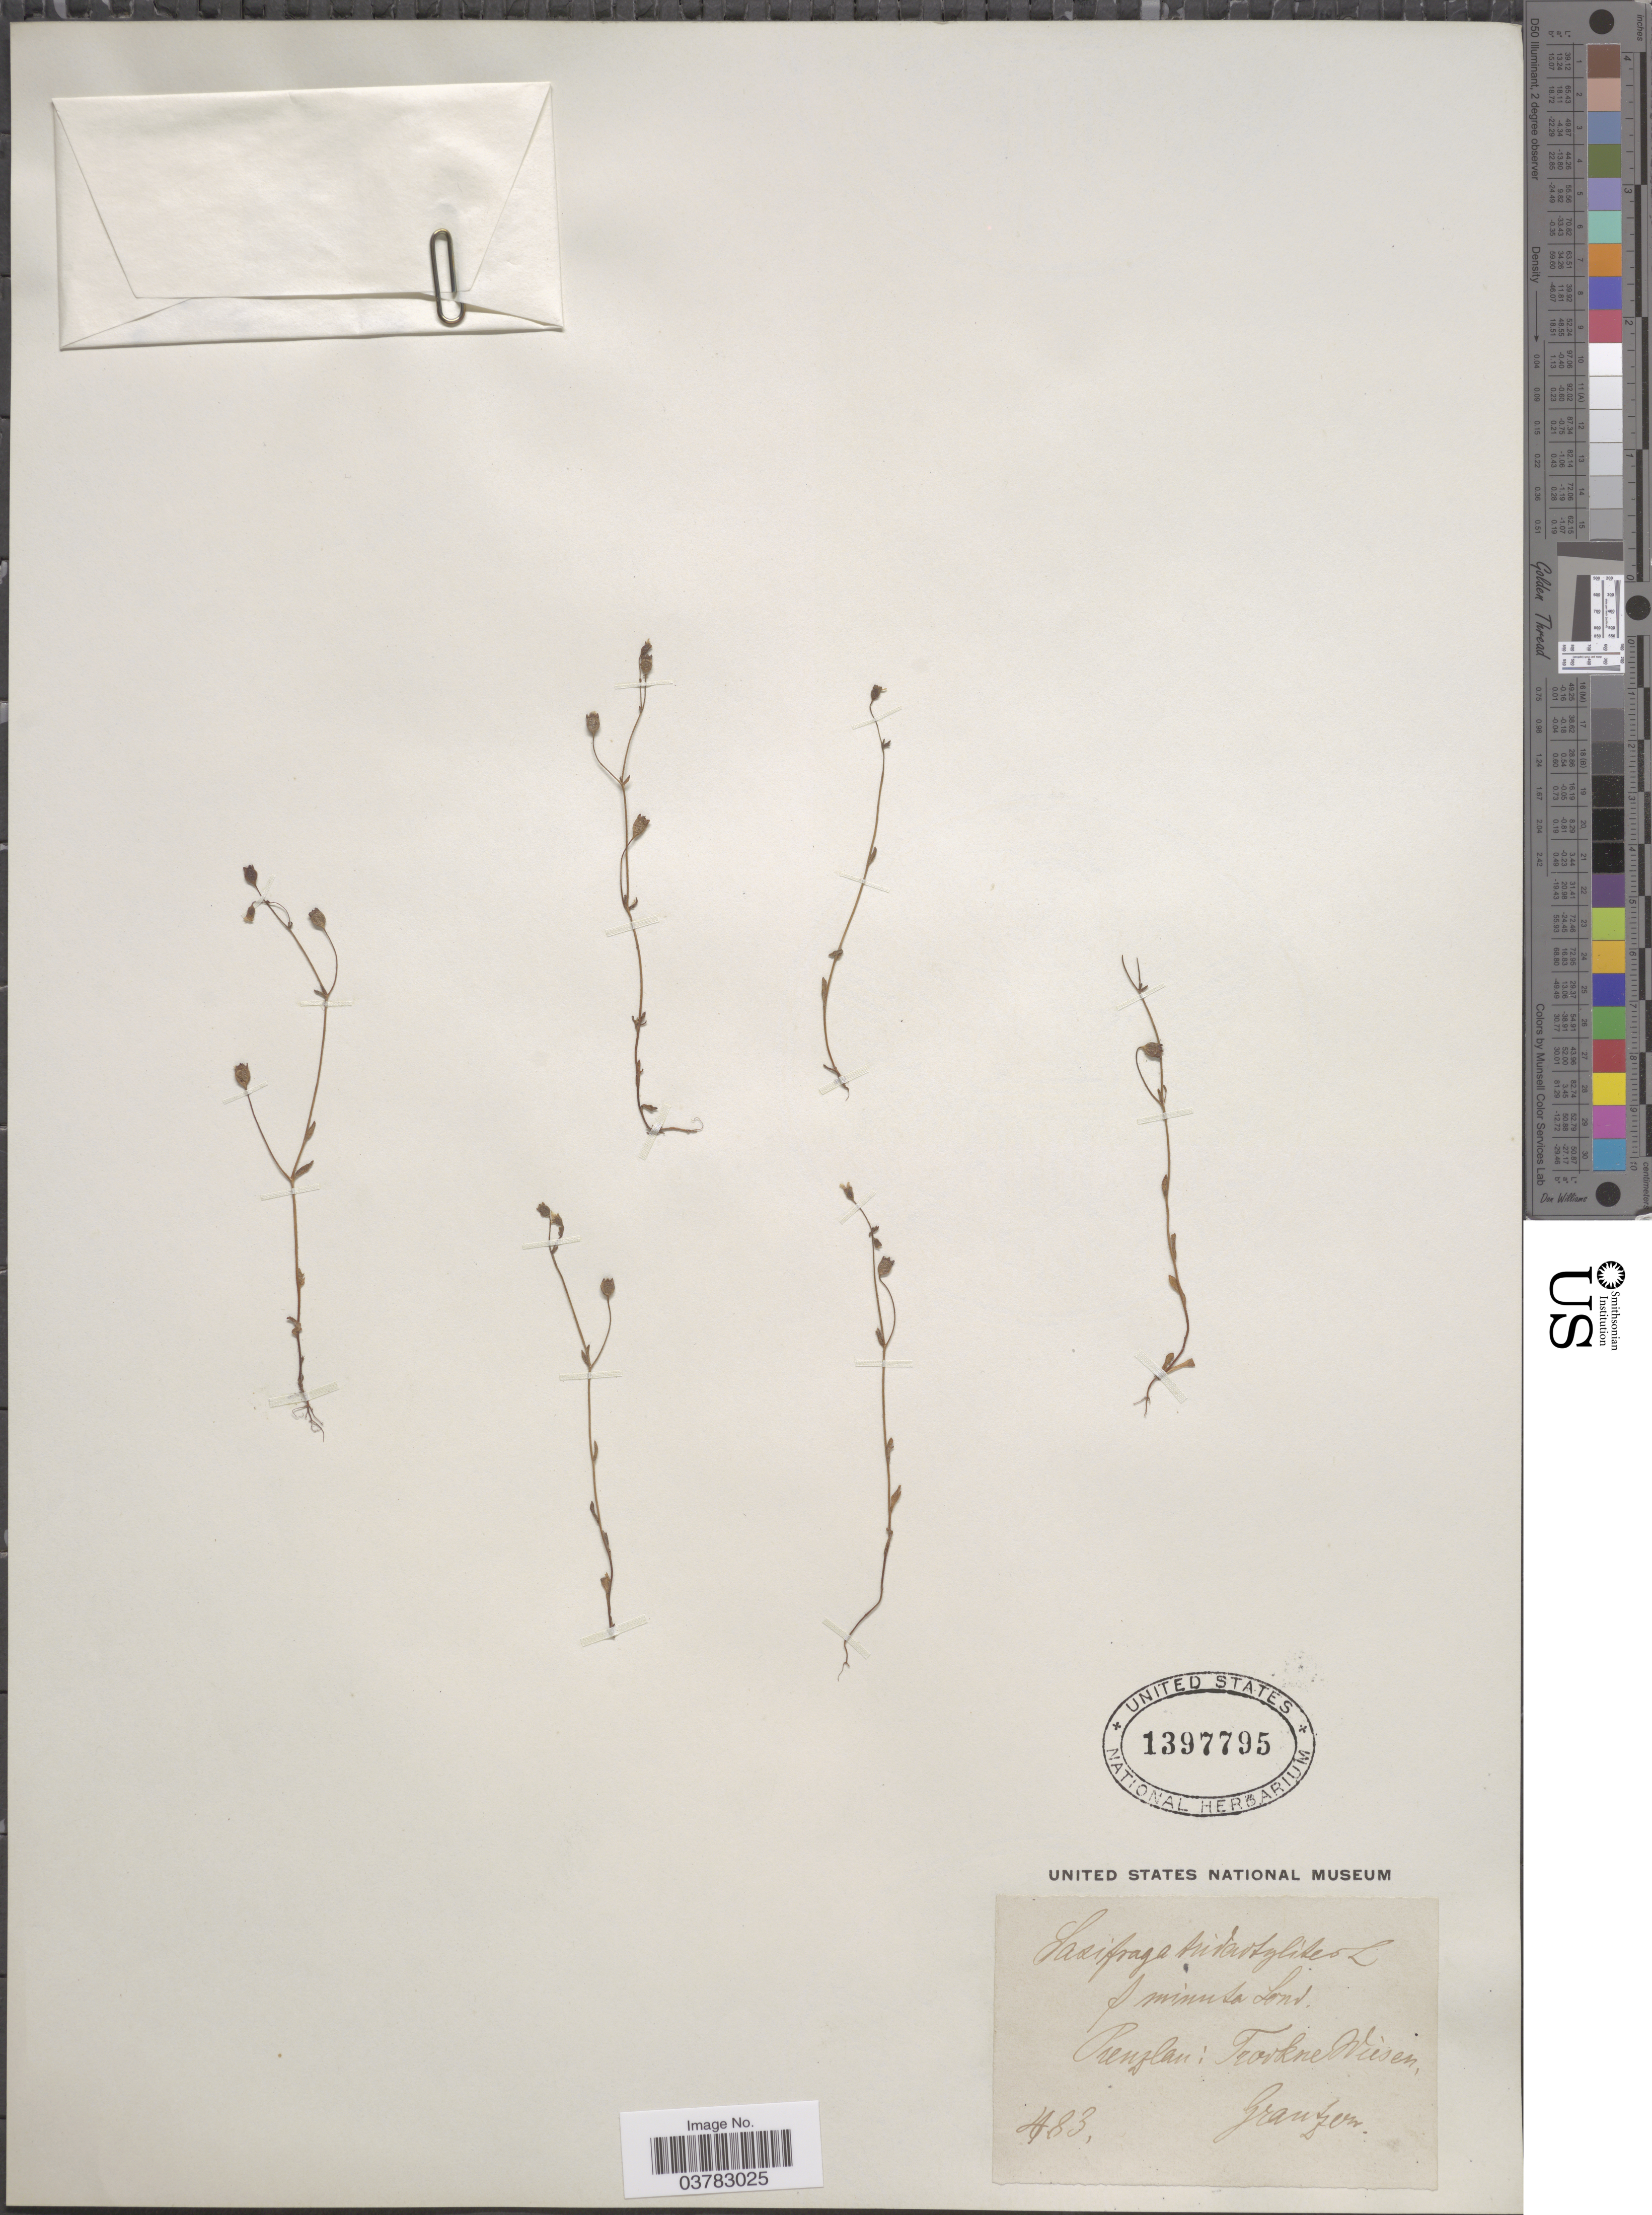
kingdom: Plantae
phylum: Tracheophyta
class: Magnoliopsida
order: Saxifragales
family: Saxifragaceae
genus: Saxifraga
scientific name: Saxifraga tridactylites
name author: L.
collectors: Grantzow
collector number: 483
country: Germany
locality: Prenzlau: Trockne Wiesen.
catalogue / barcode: US 1397795